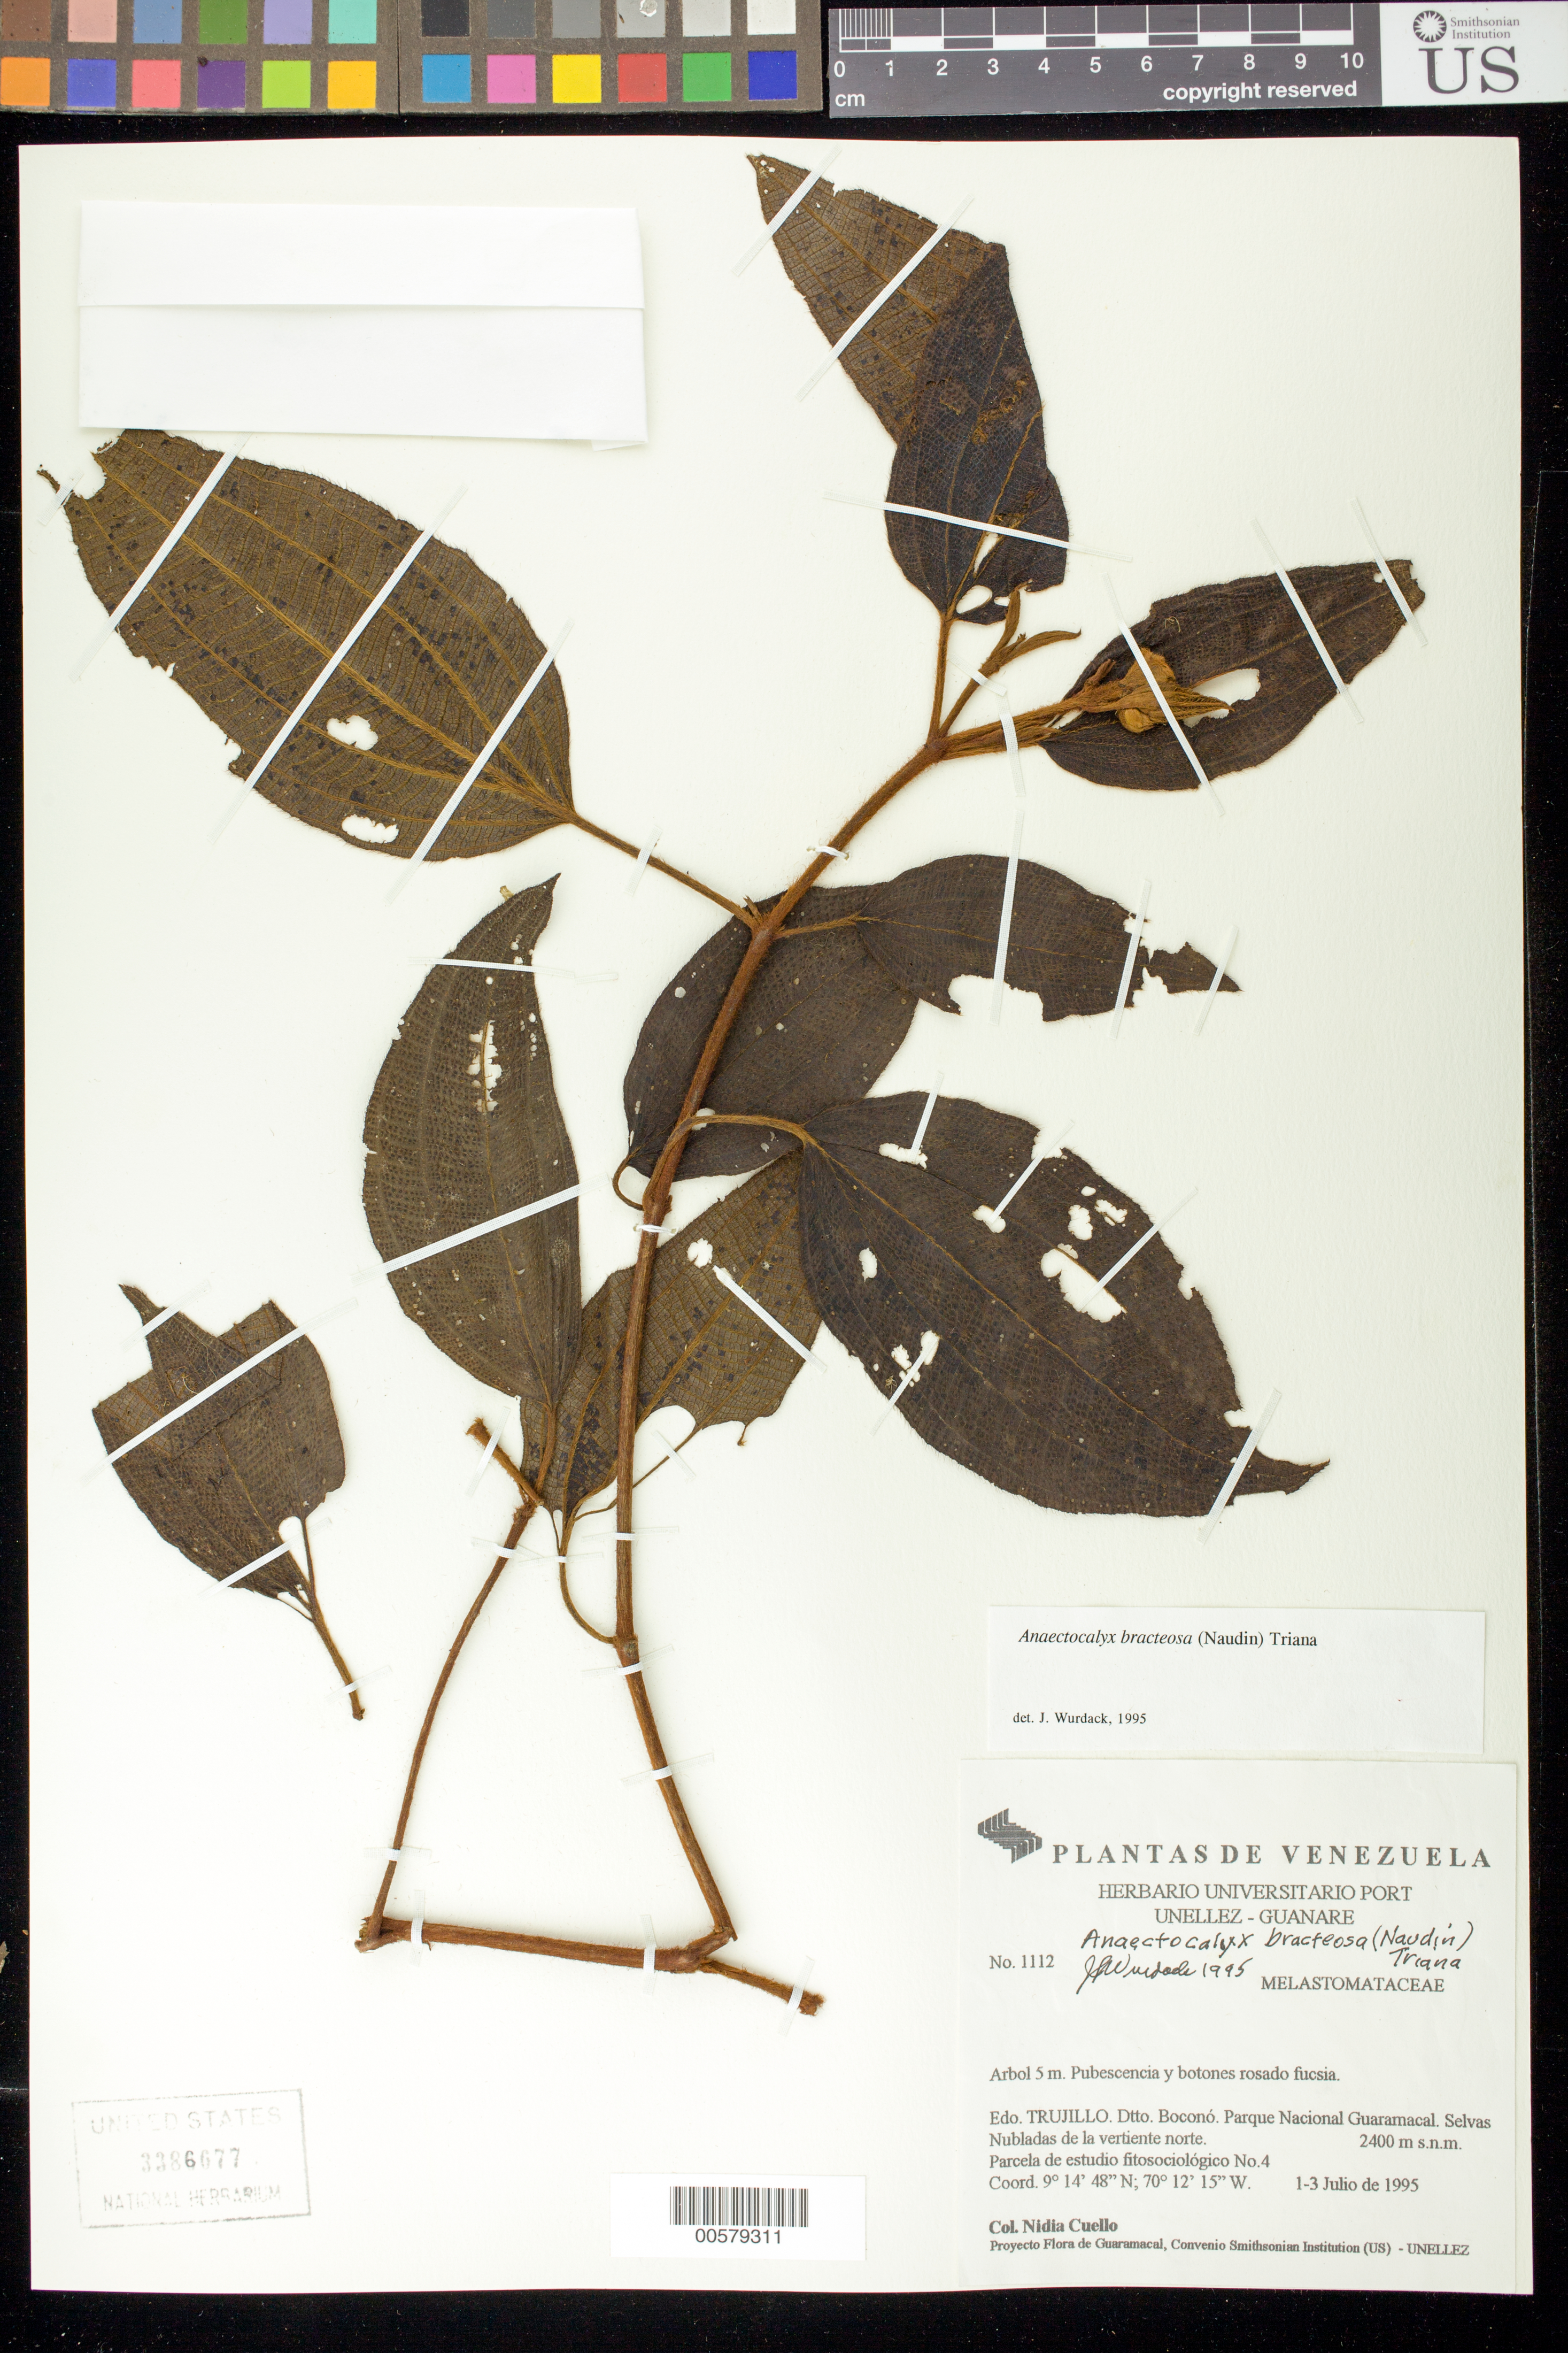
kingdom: Plantae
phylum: Tracheophyta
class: Magnoliopsida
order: Myrtales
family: Melastomataceae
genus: Anaectocalyx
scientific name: Anaectocalyx bracteosa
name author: (Naudin) Triana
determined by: Wurdack, John J., (US), US (UNITED STATES)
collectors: N. L. Cuello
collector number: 1112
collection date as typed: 01 Jul 1995 to 03 Jul 1995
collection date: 1995-07-01/1995-07-03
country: Venezuela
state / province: Trujillo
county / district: Boconó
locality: Parque Nacional Guaramacal. Vertiente N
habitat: Selvas Nubladas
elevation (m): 2400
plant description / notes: MO, PORT, US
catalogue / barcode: US 3386677